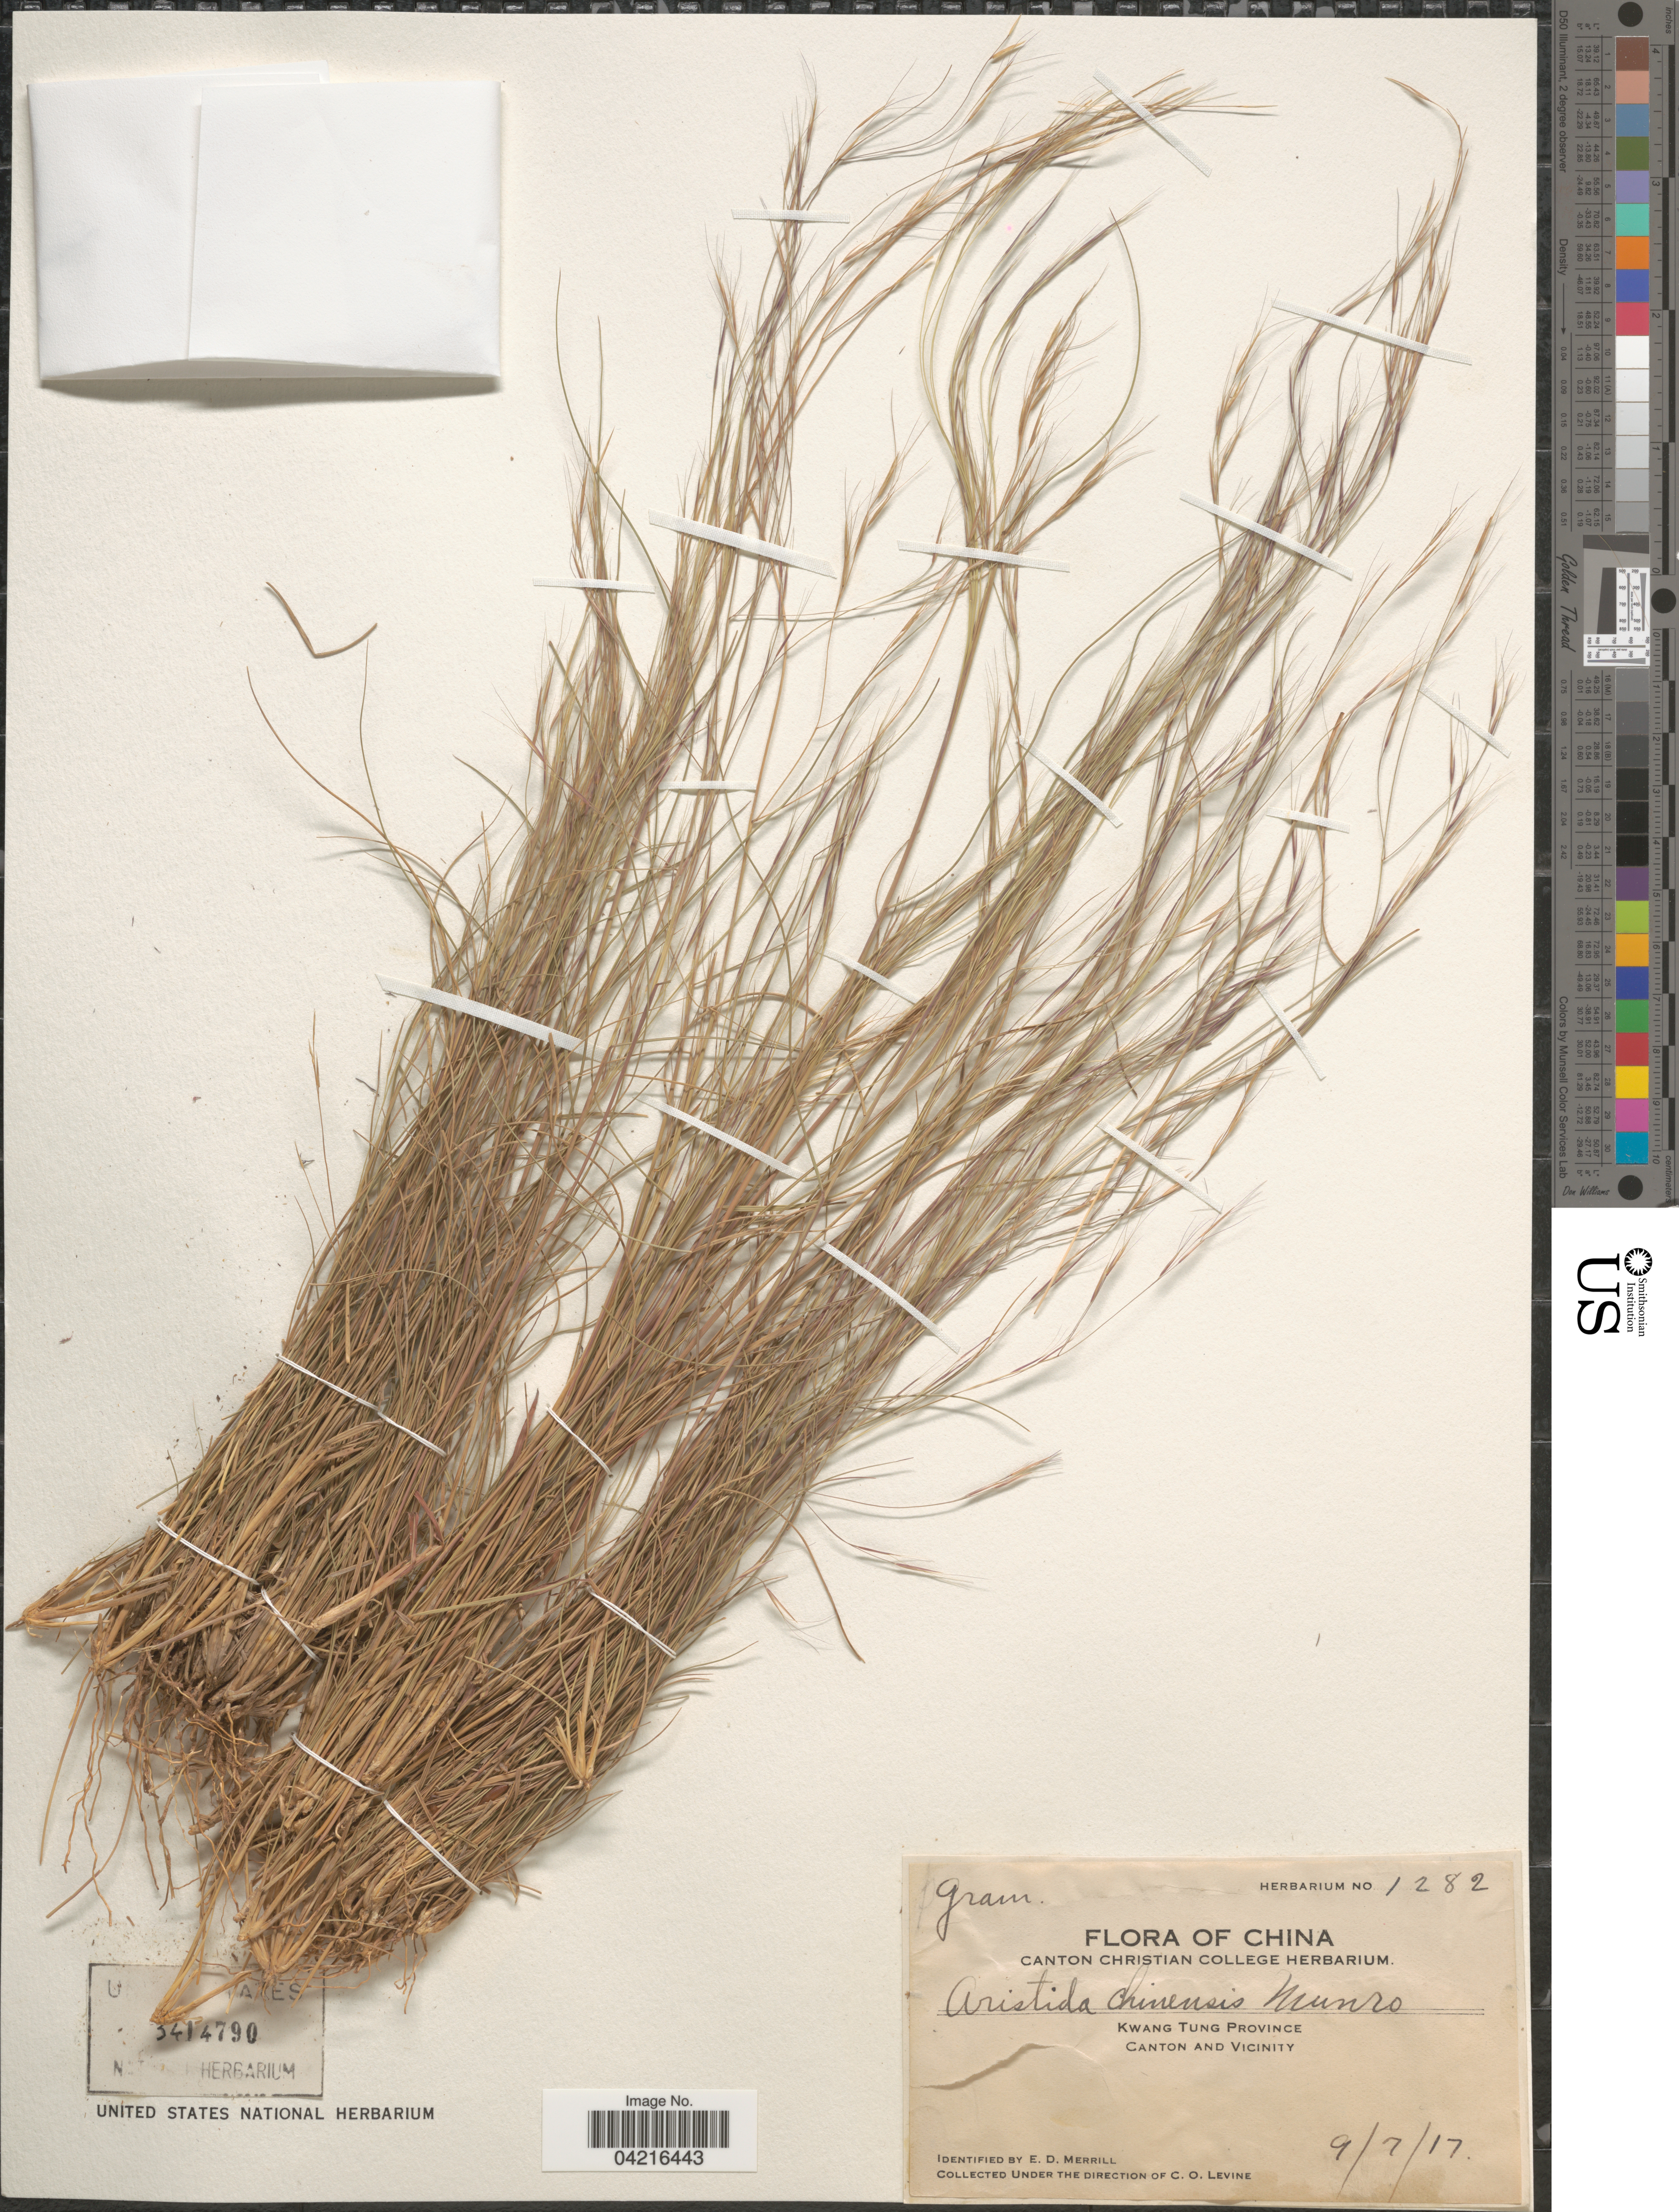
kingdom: Plantae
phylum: Tracheophyta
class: Liliopsida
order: Poales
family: Poaceae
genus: Aristida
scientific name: Aristida chinensis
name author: Munro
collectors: C. O. Levine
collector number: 1282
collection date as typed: Transcribed d/m/y: 9/7/17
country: China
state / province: Guangdong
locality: Kwang Tung Province. Canton And Vicinity.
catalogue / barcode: US 3414790